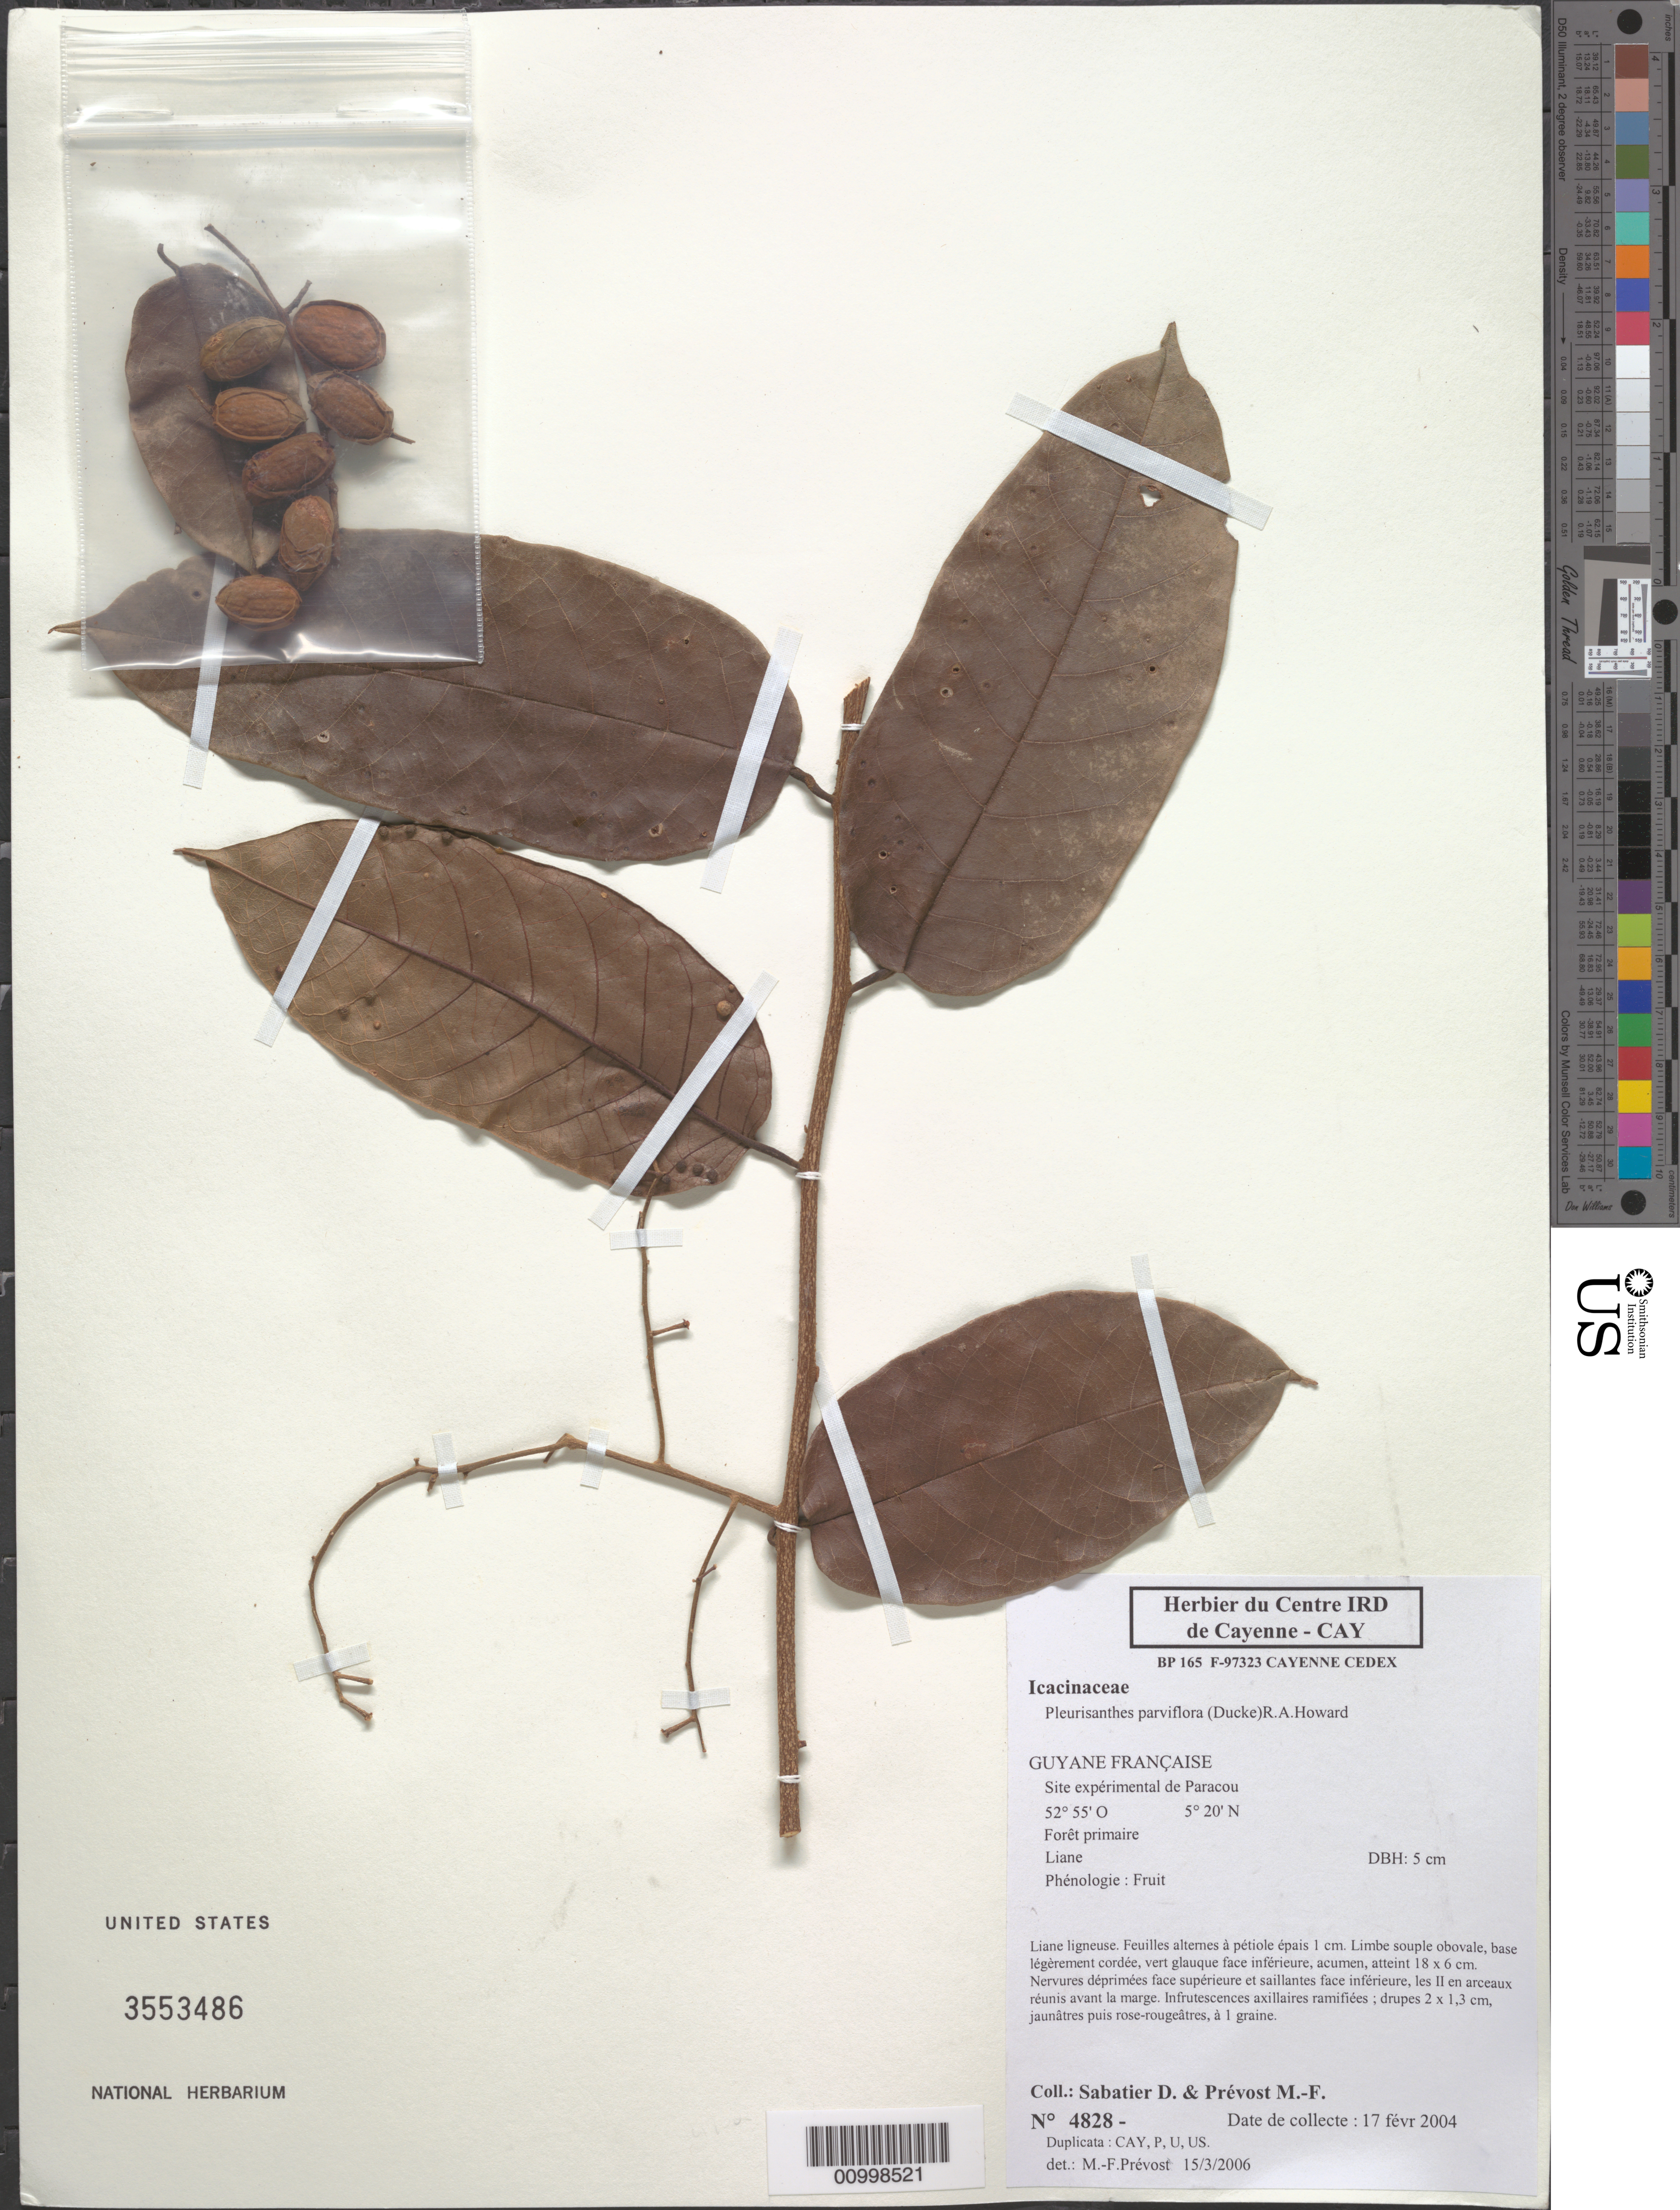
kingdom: Plantae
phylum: Tracheophyta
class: Magnoliopsida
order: Icacinales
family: Icacinaceae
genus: Pleurisanthes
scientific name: Pleurisanthes parviflora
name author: (Ducke) R.A. Howard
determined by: Prévost, M.-F.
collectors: D. Sabatier & M.-F. Prévost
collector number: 4828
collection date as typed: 17-Feb-04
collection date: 2004-02-17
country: French Guiana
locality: Site experimental de Paracou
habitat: Foret primaire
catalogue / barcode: US 3553486